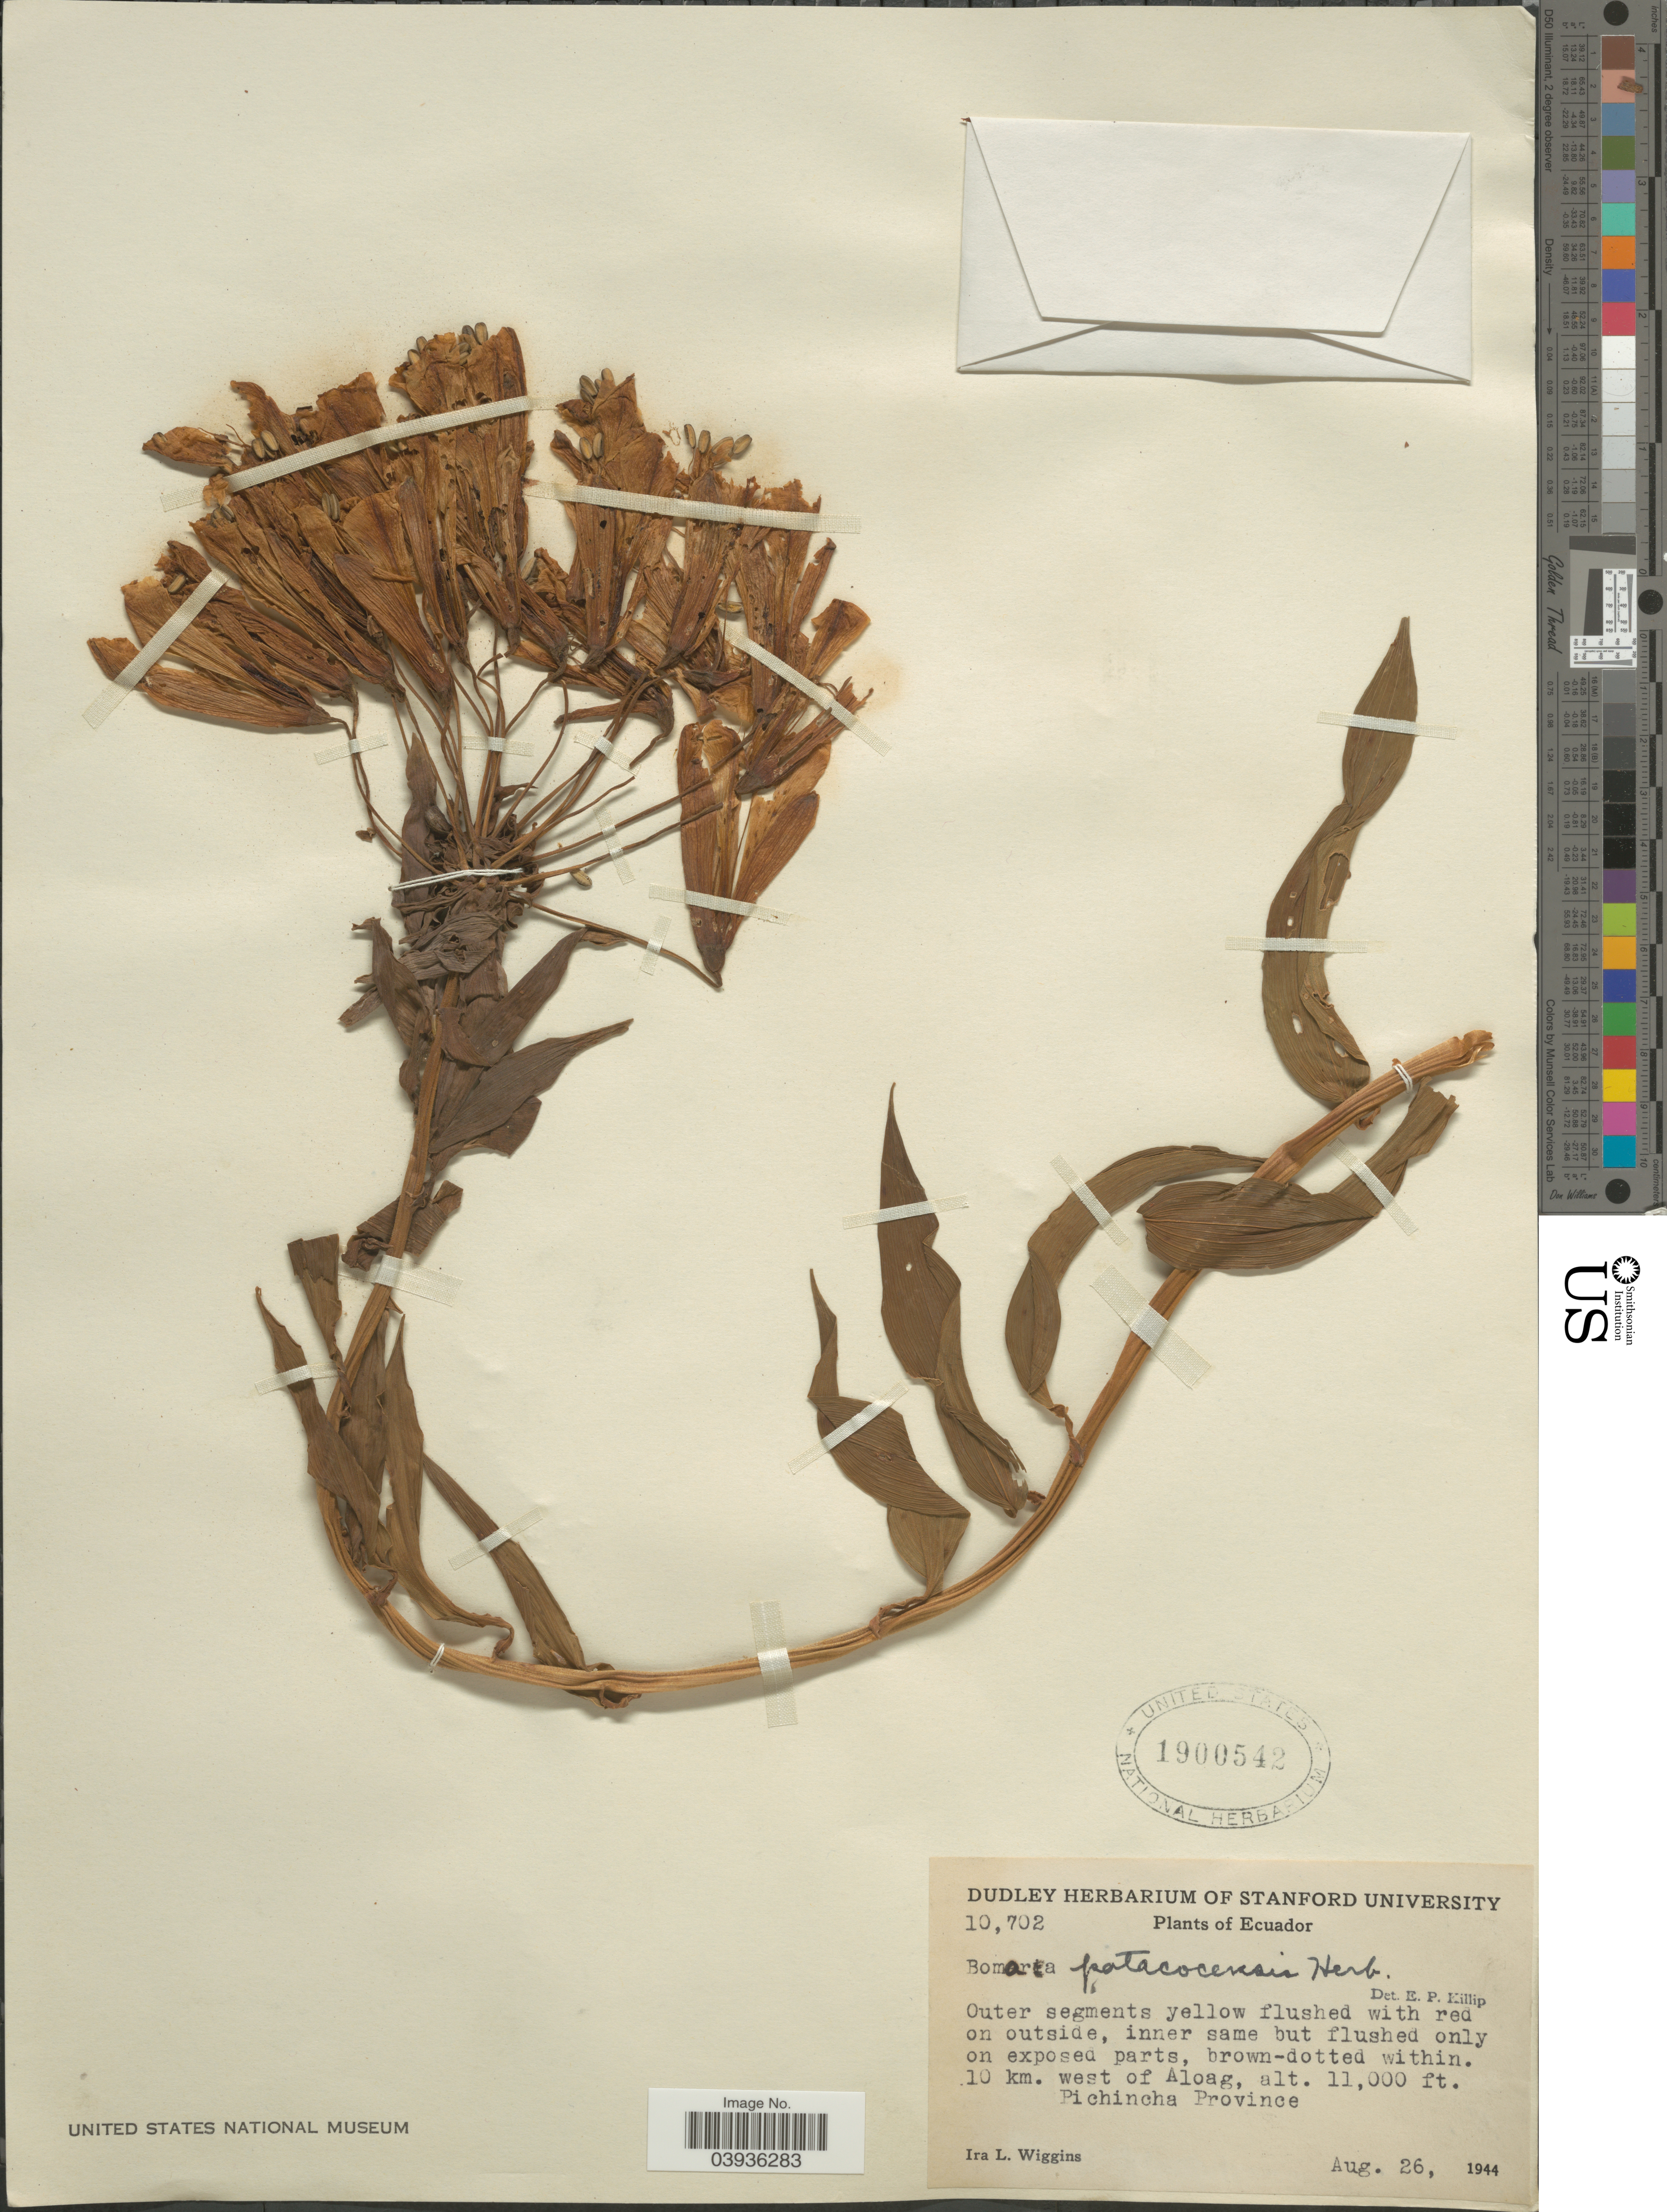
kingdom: Plantae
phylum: Tracheophyta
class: Liliopsida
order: Liliales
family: Alstroemeriaceae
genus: Bomarea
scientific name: Bomarea patacocensis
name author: Herb.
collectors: I. L. Wiggins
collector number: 10702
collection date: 1944-08-26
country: Ecuador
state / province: Pichincha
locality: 10 km. west of Aloag.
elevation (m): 3353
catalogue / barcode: US 1900542